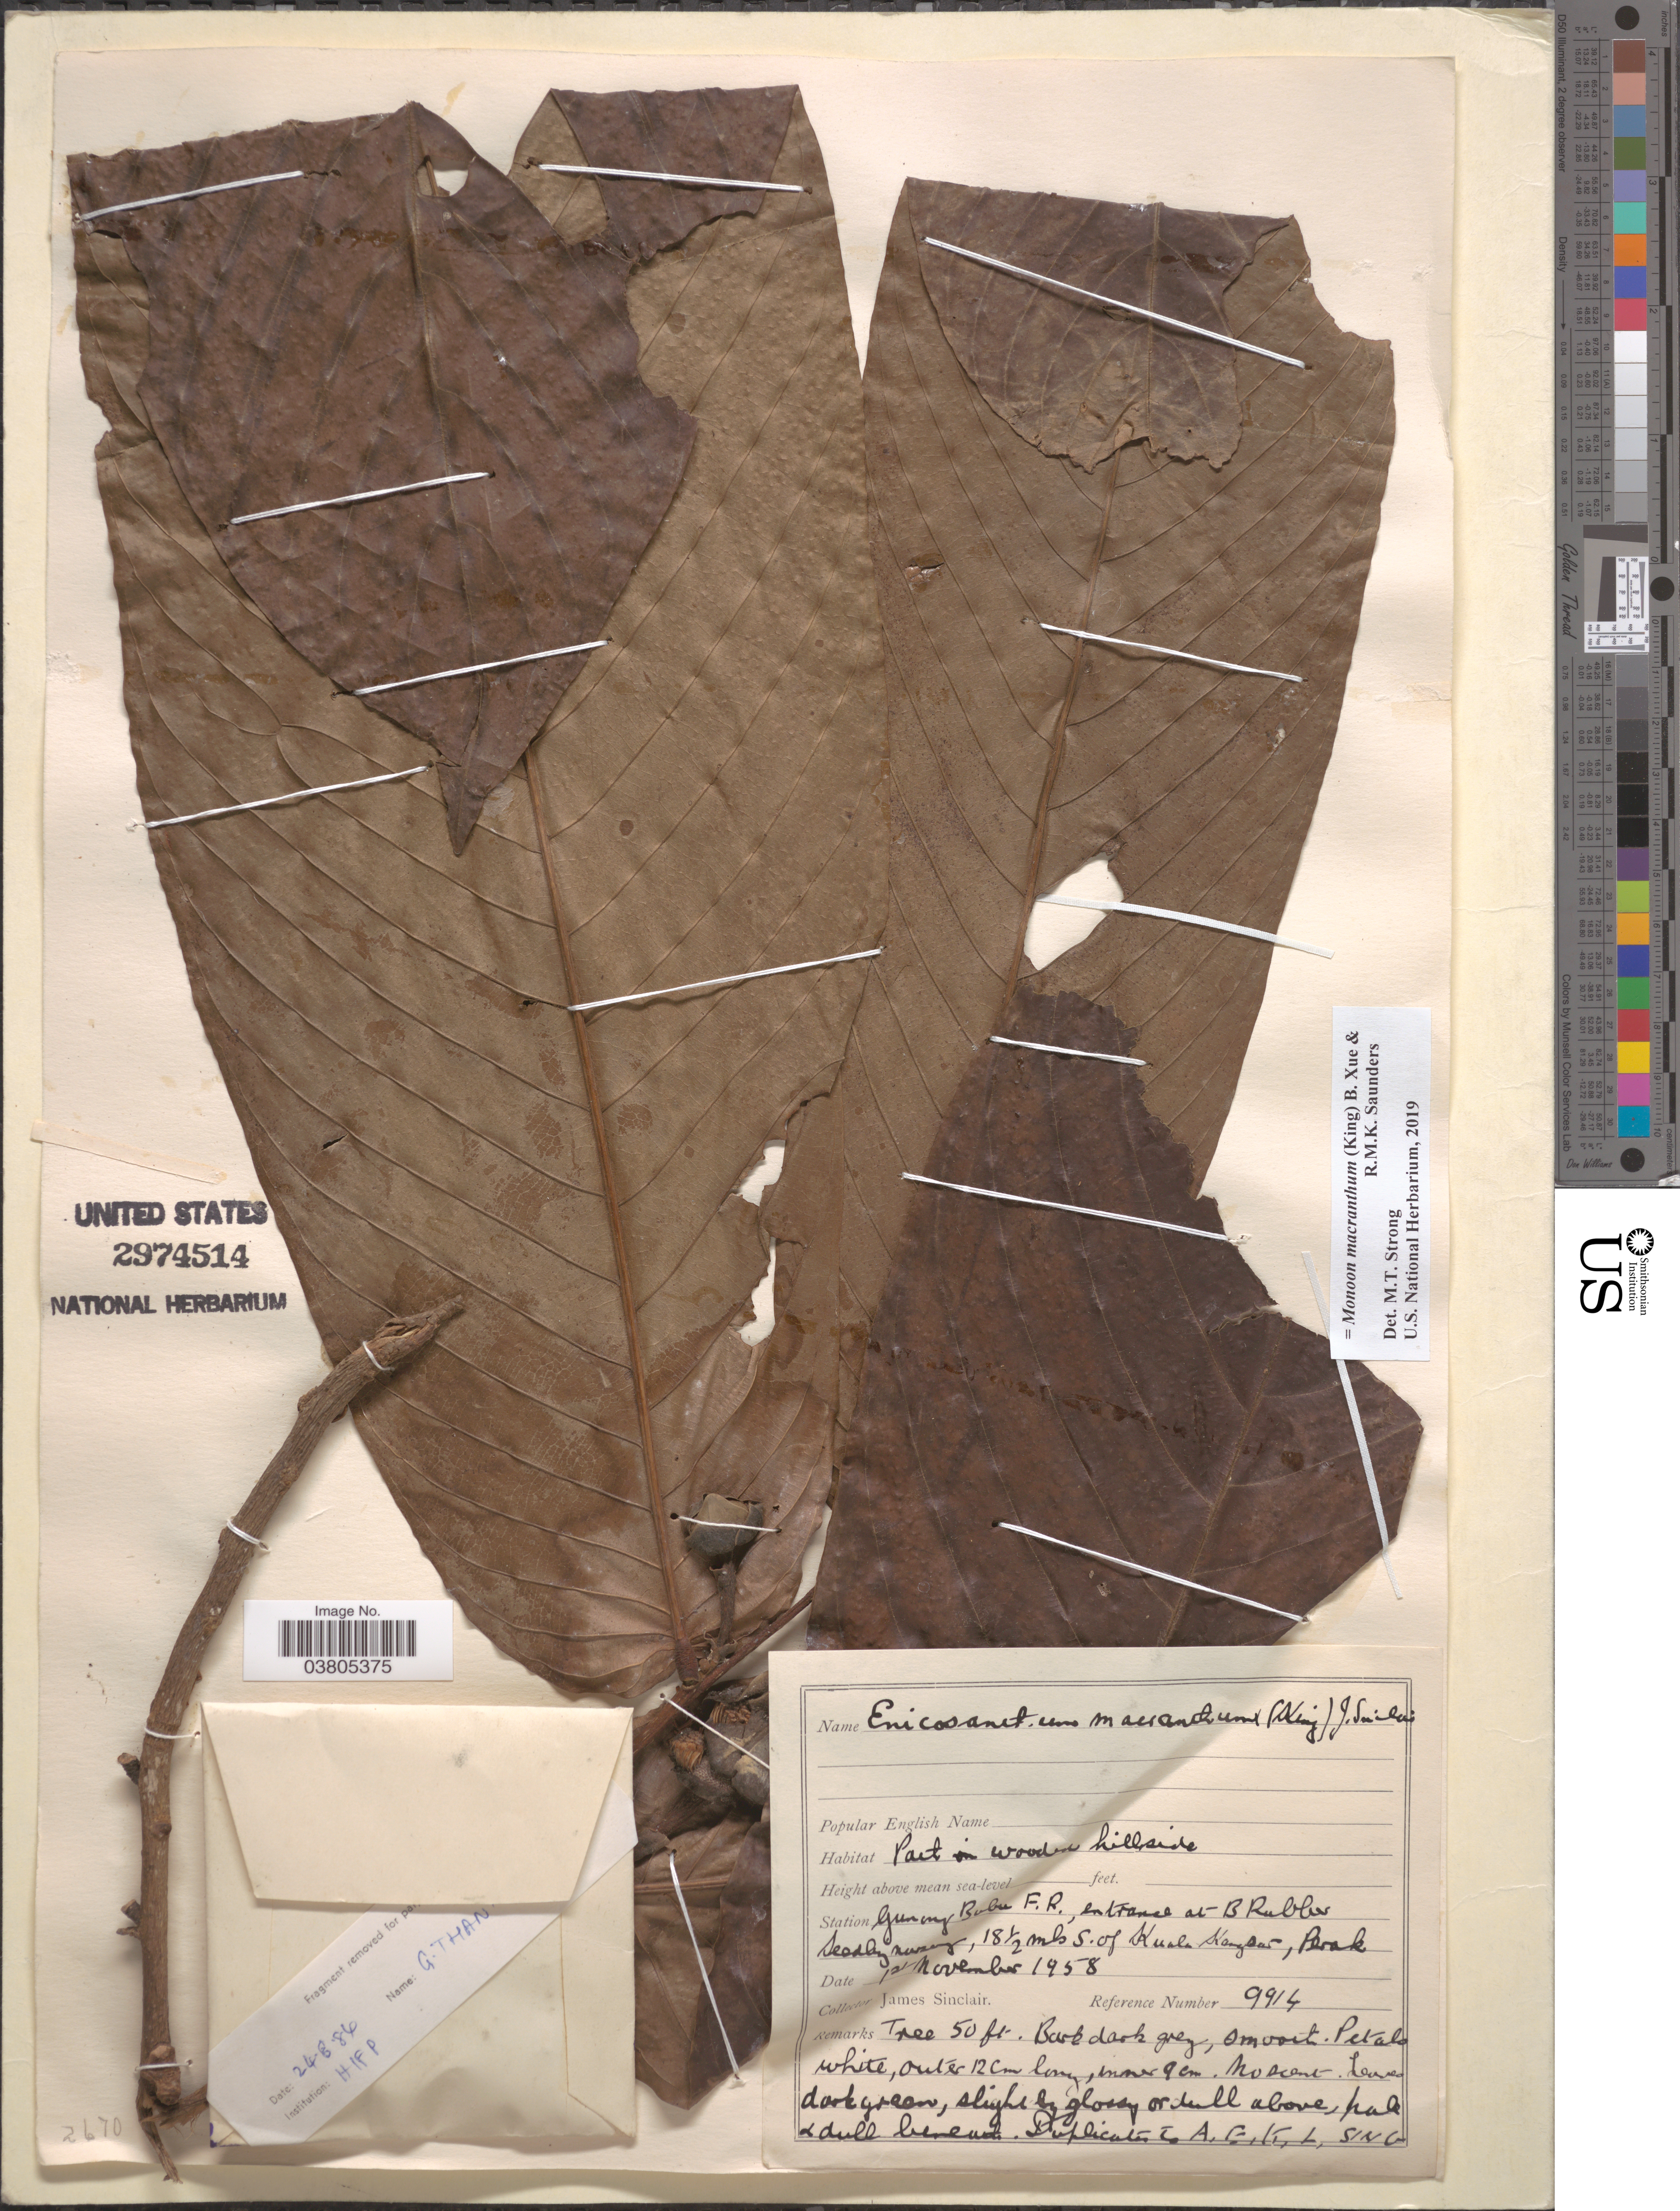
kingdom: Plantae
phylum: Tracheophyta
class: Magnoliopsida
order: Magnoliales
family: Annonaceae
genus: Monoon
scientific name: Monoon macranthum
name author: (King) B. Xue & R.M.K. Saunders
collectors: J. Sinclair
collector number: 9914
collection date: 1958-11-01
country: Malaysia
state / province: Perak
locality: Station Gunung Bubu F.R., entrance at B Rubber [interpreted] Seedling nursery, 18½ mls S. of Kuala Kangsar.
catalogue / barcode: US 2974514